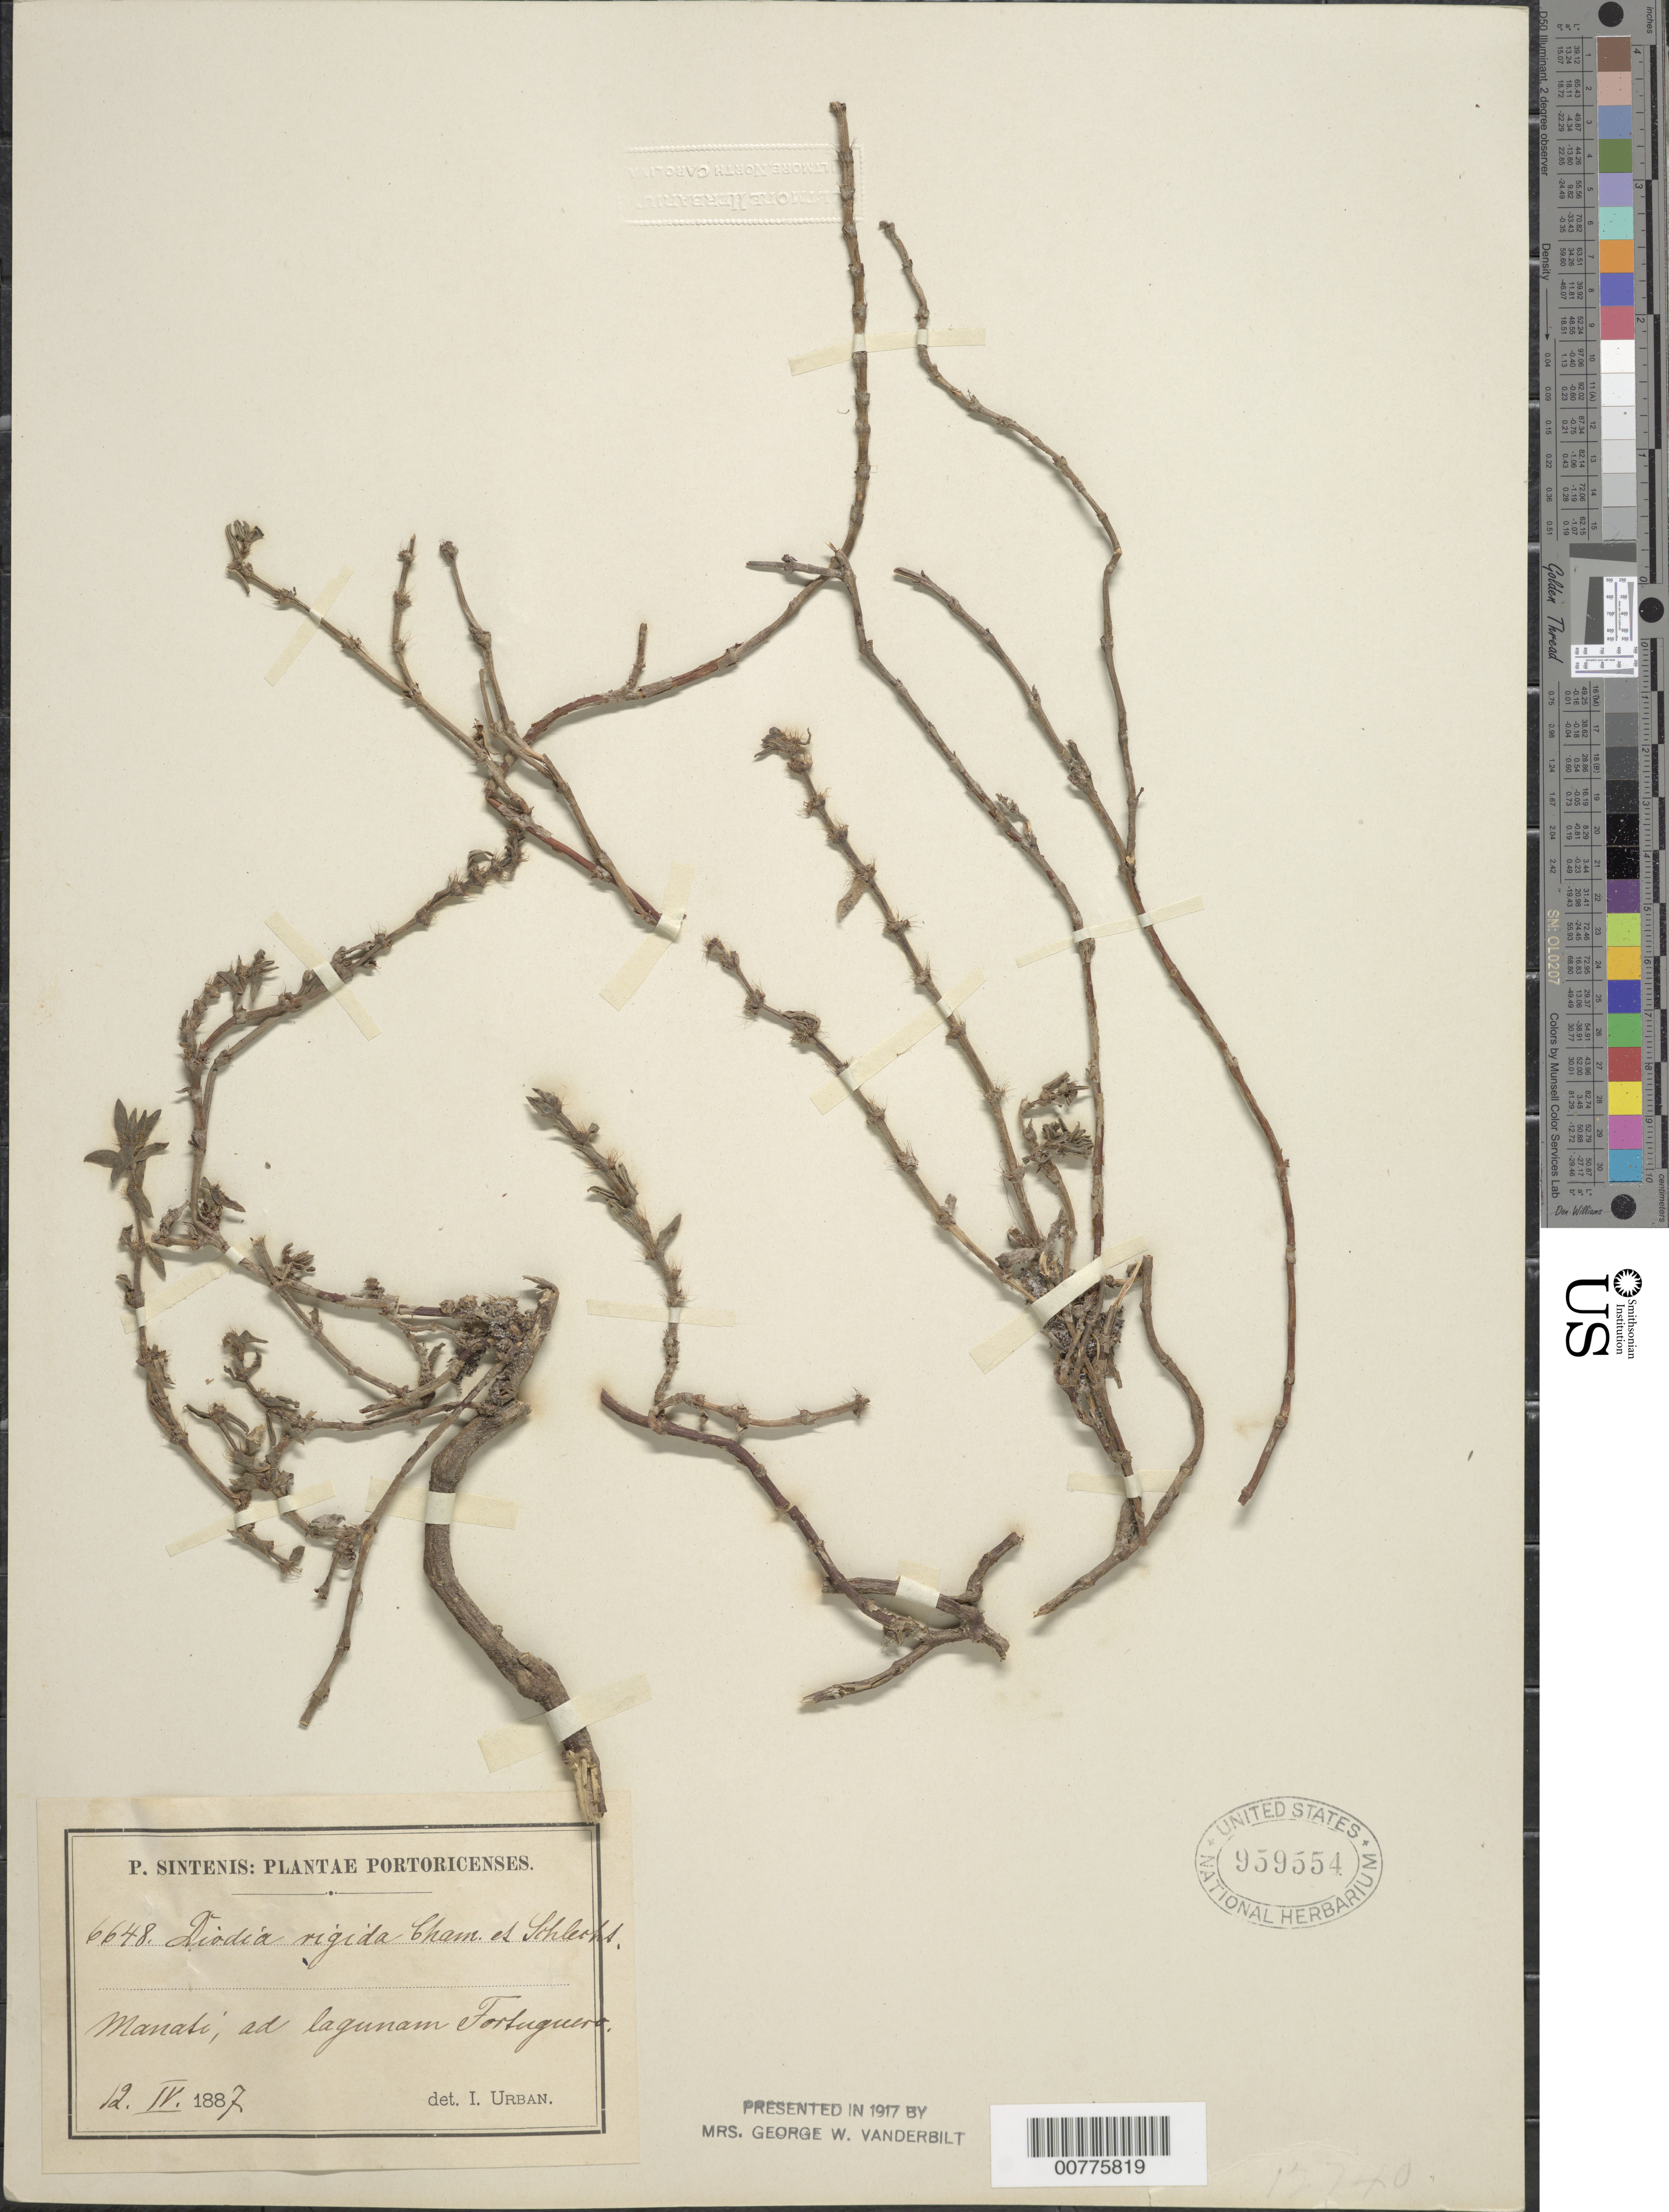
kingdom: Plantae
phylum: Tracheophyta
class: Magnoliopsida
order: Gentianales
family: Rubiaceae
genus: Diodella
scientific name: Diodella apiculata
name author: (Willd. ex Roem. & Schult.) Bacigalupo & E.L. Cabral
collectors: P. Sintenis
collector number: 6648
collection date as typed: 12 Apr 1887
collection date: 1887-04-12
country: Puerto Rico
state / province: Manatí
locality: Manati, ad lagunam Tortuguero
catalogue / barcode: US 959554